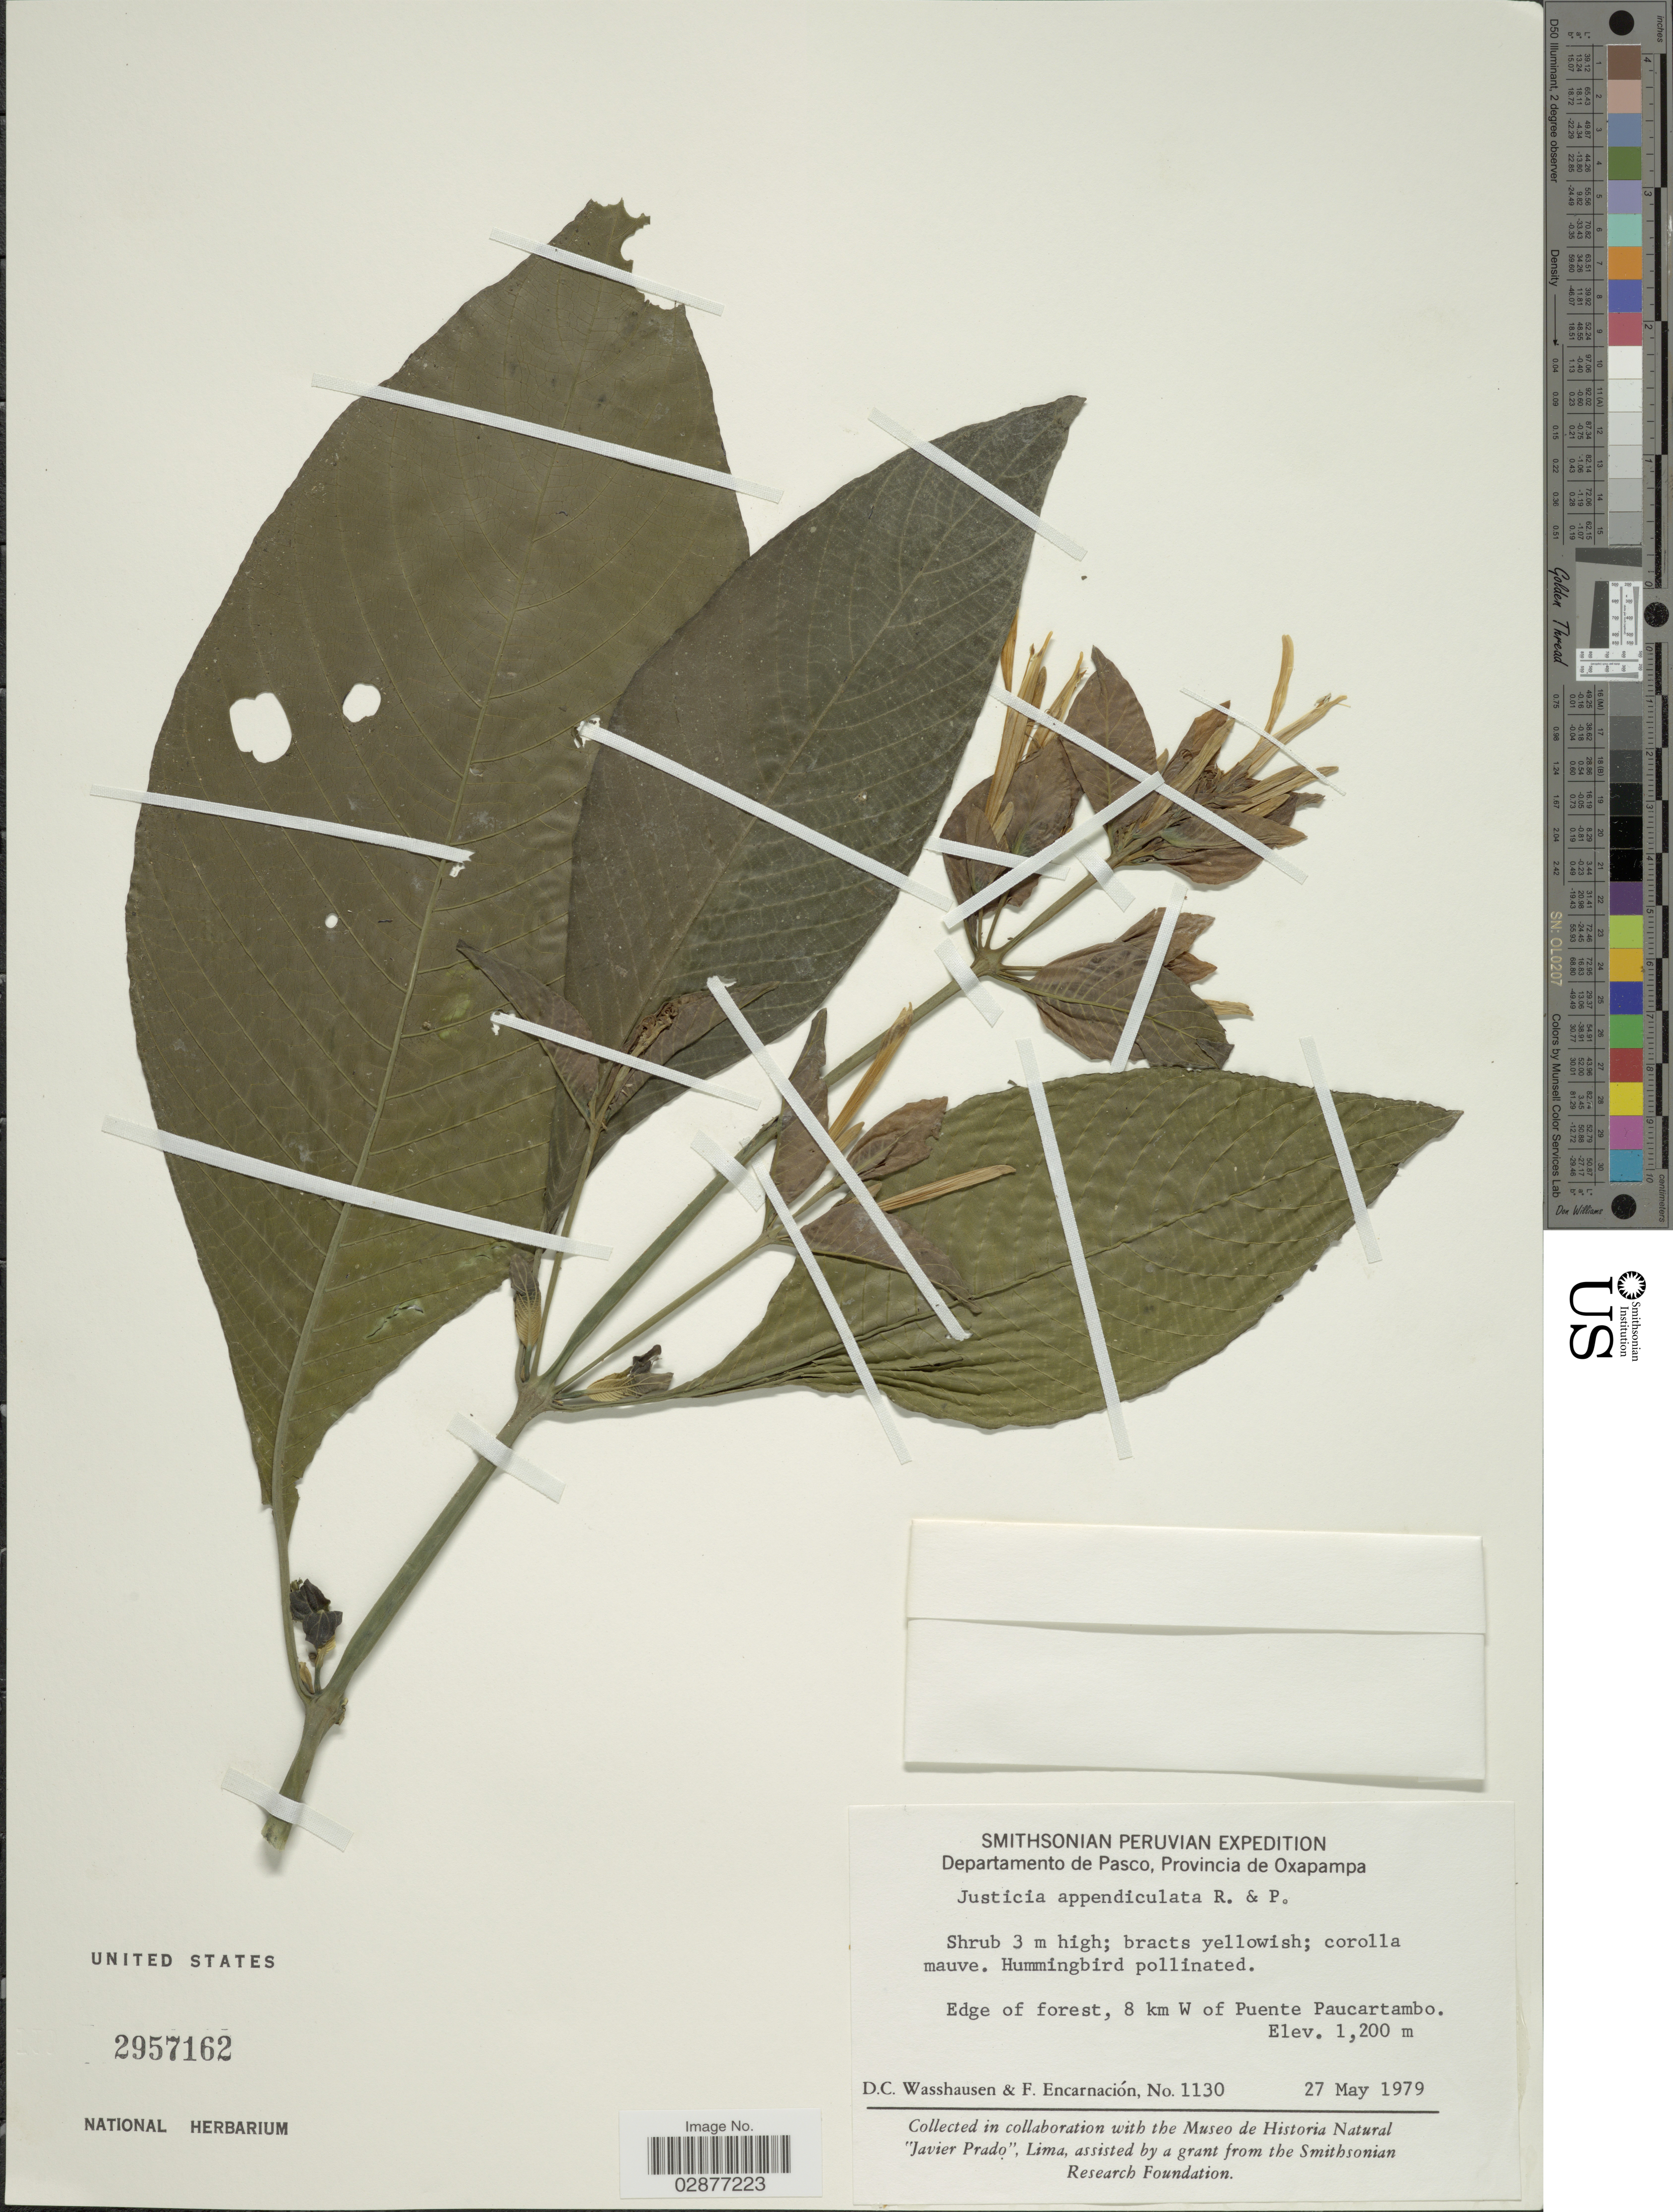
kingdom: Plantae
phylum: Tracheophyta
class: Magnoliopsida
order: Lamiales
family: Acanthaceae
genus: Justicia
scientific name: Justicia appendiculata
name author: (Ruiz & Pav.) Vahl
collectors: D. C. Wasshausen & F. Encarnación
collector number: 1130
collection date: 1979-05-27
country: Peru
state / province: Pasco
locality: Departamento de Pasco, Provincia de Oxapampa. 8 km W of Puente Paucartambo.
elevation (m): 1200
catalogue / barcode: US 2957162